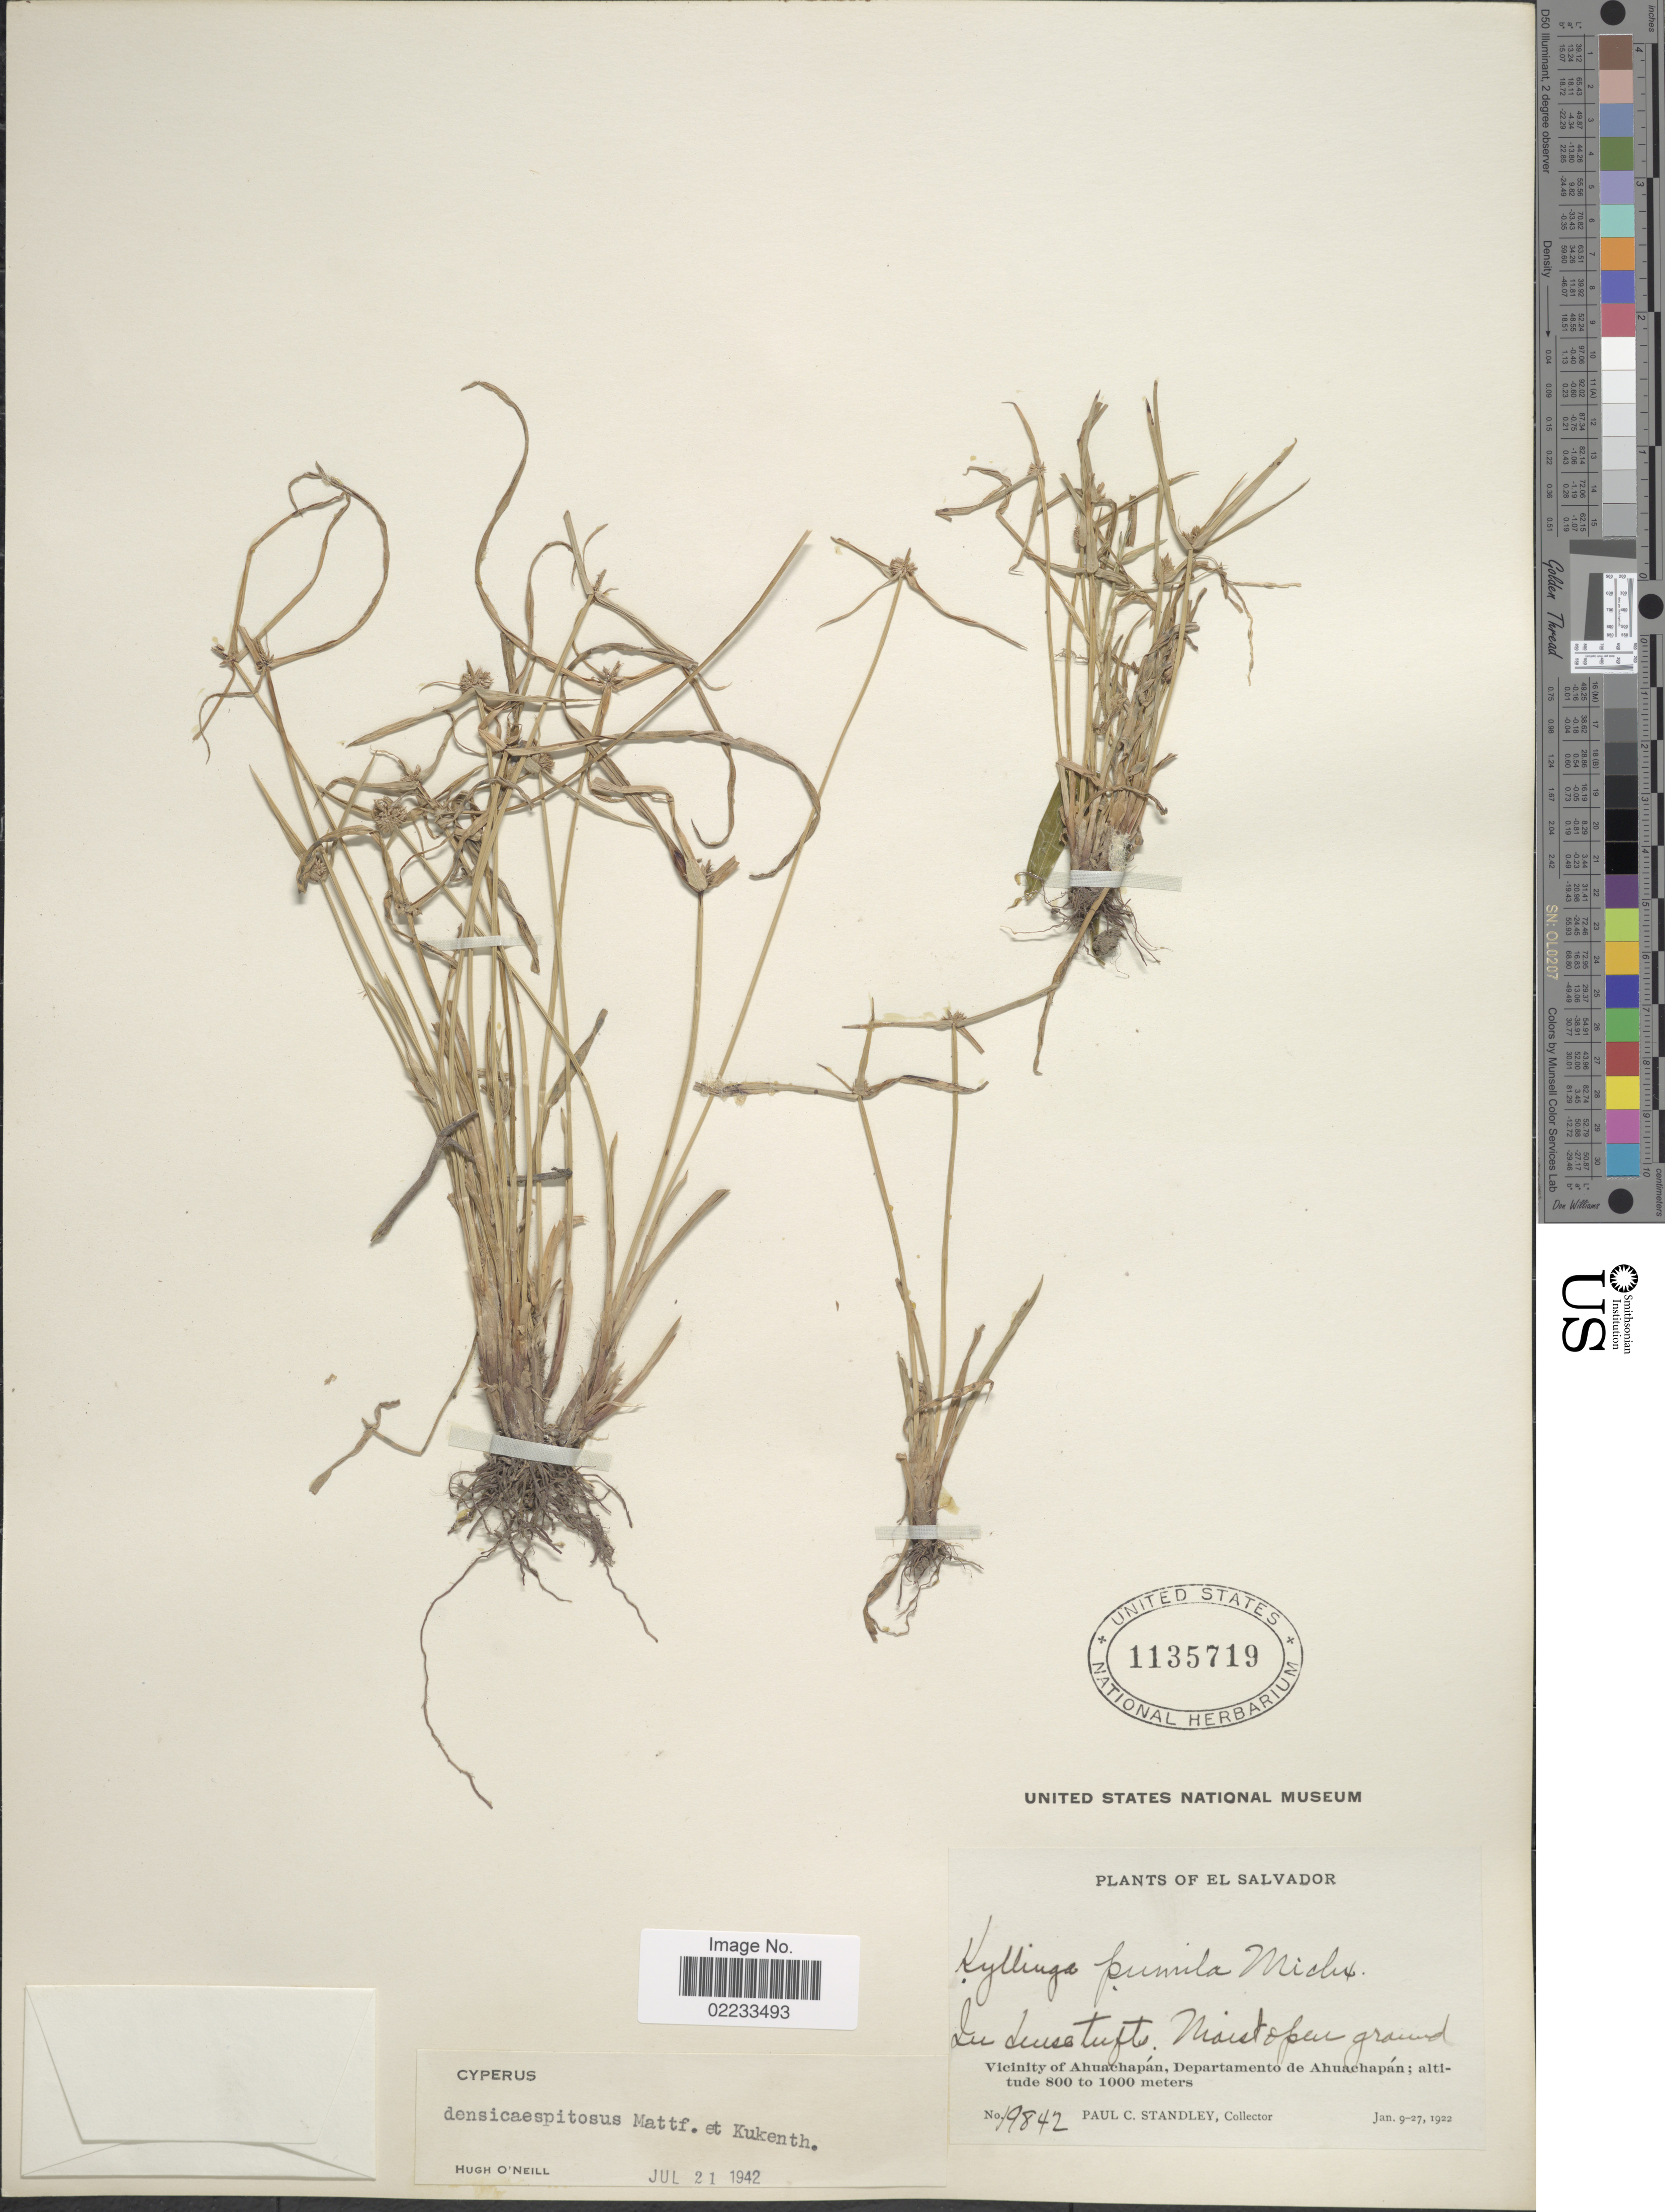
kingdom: Plantae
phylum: Tracheophyta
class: Liliopsida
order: Poales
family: Cyperaceae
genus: Cyperus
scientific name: Cyperus hortensis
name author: (Salzm. ex Steud.) Dorr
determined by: Strong, Mark T., (BOT), Smithsonian Institution - National Museum of Natural History (UNITED STATES)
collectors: P. C. Standley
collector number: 19842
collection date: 1922-01-09/1922-01-27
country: El Salvador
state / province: Ahuachapan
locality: Vicinity of Ahuachapan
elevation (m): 800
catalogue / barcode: US 1135719